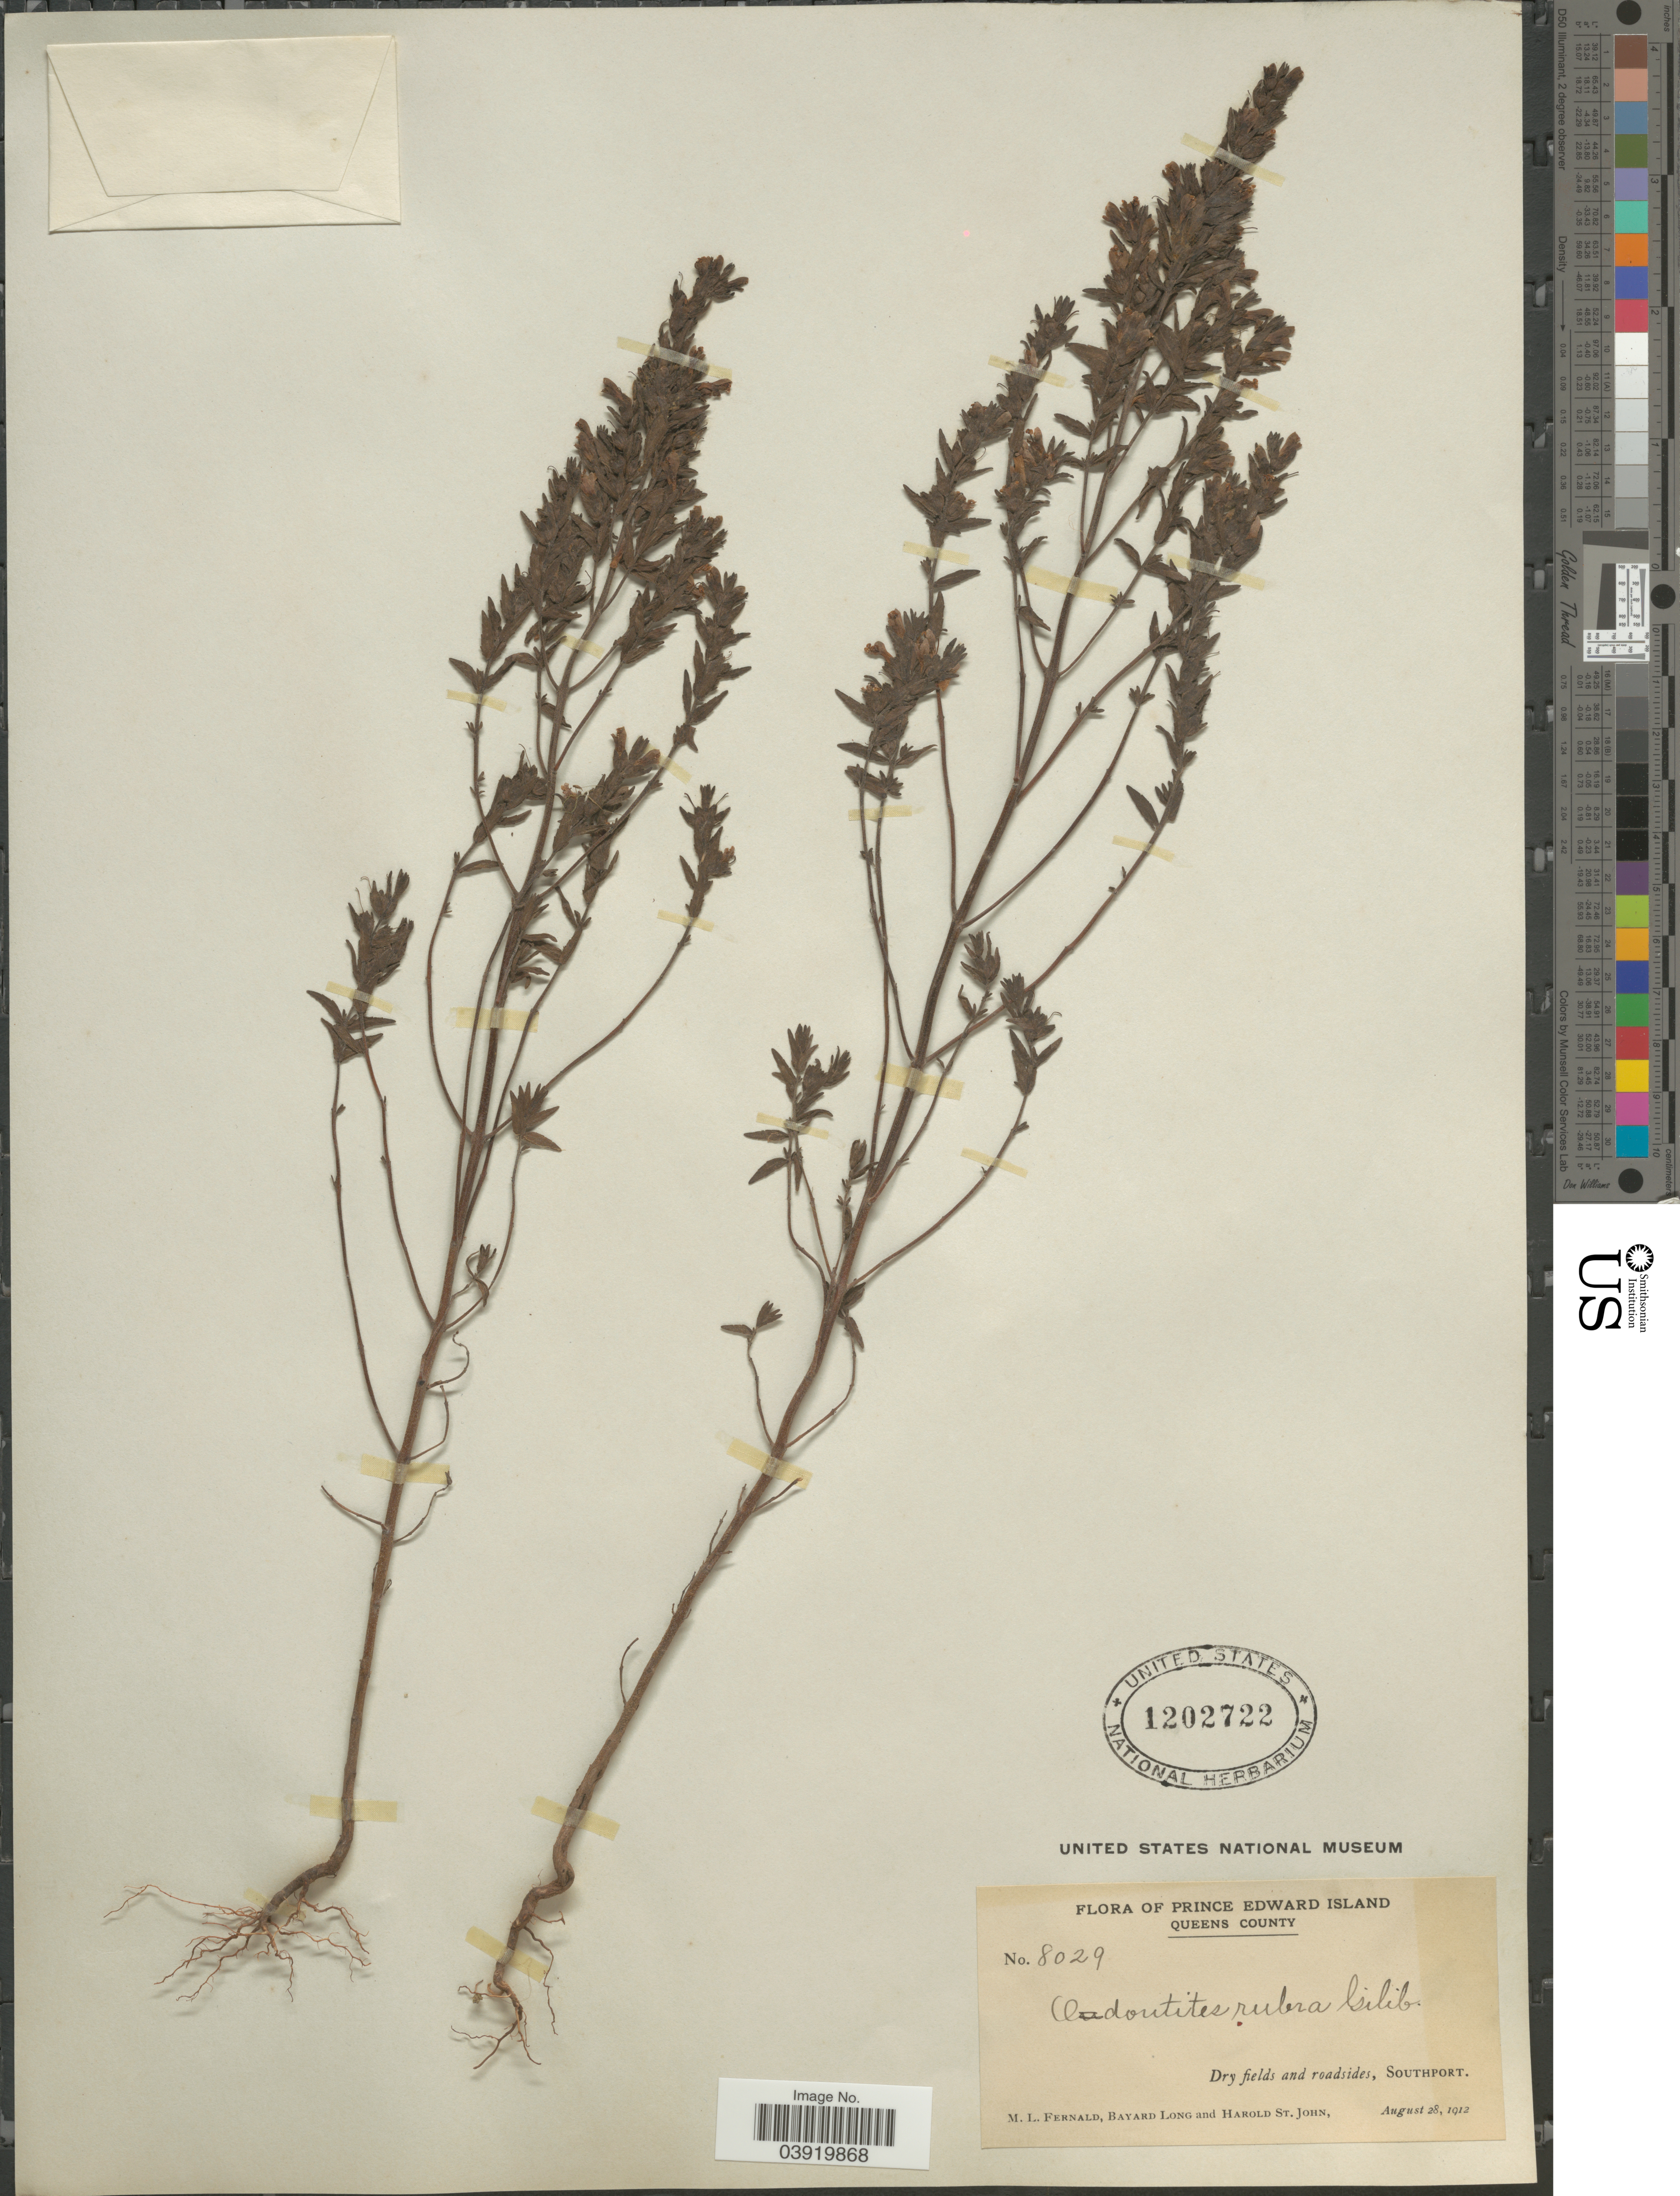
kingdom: Plantae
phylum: Tracheophyta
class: Magnoliopsida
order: Lamiales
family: Orobanchaceae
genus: Odontites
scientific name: Odontites vulgaris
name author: Moench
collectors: M. L. Fernald, B. Long & H. St. John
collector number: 8029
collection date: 1912-08-28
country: Canada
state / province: Prince Edward Island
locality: Queens County. Southport.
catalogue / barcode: US 1202722